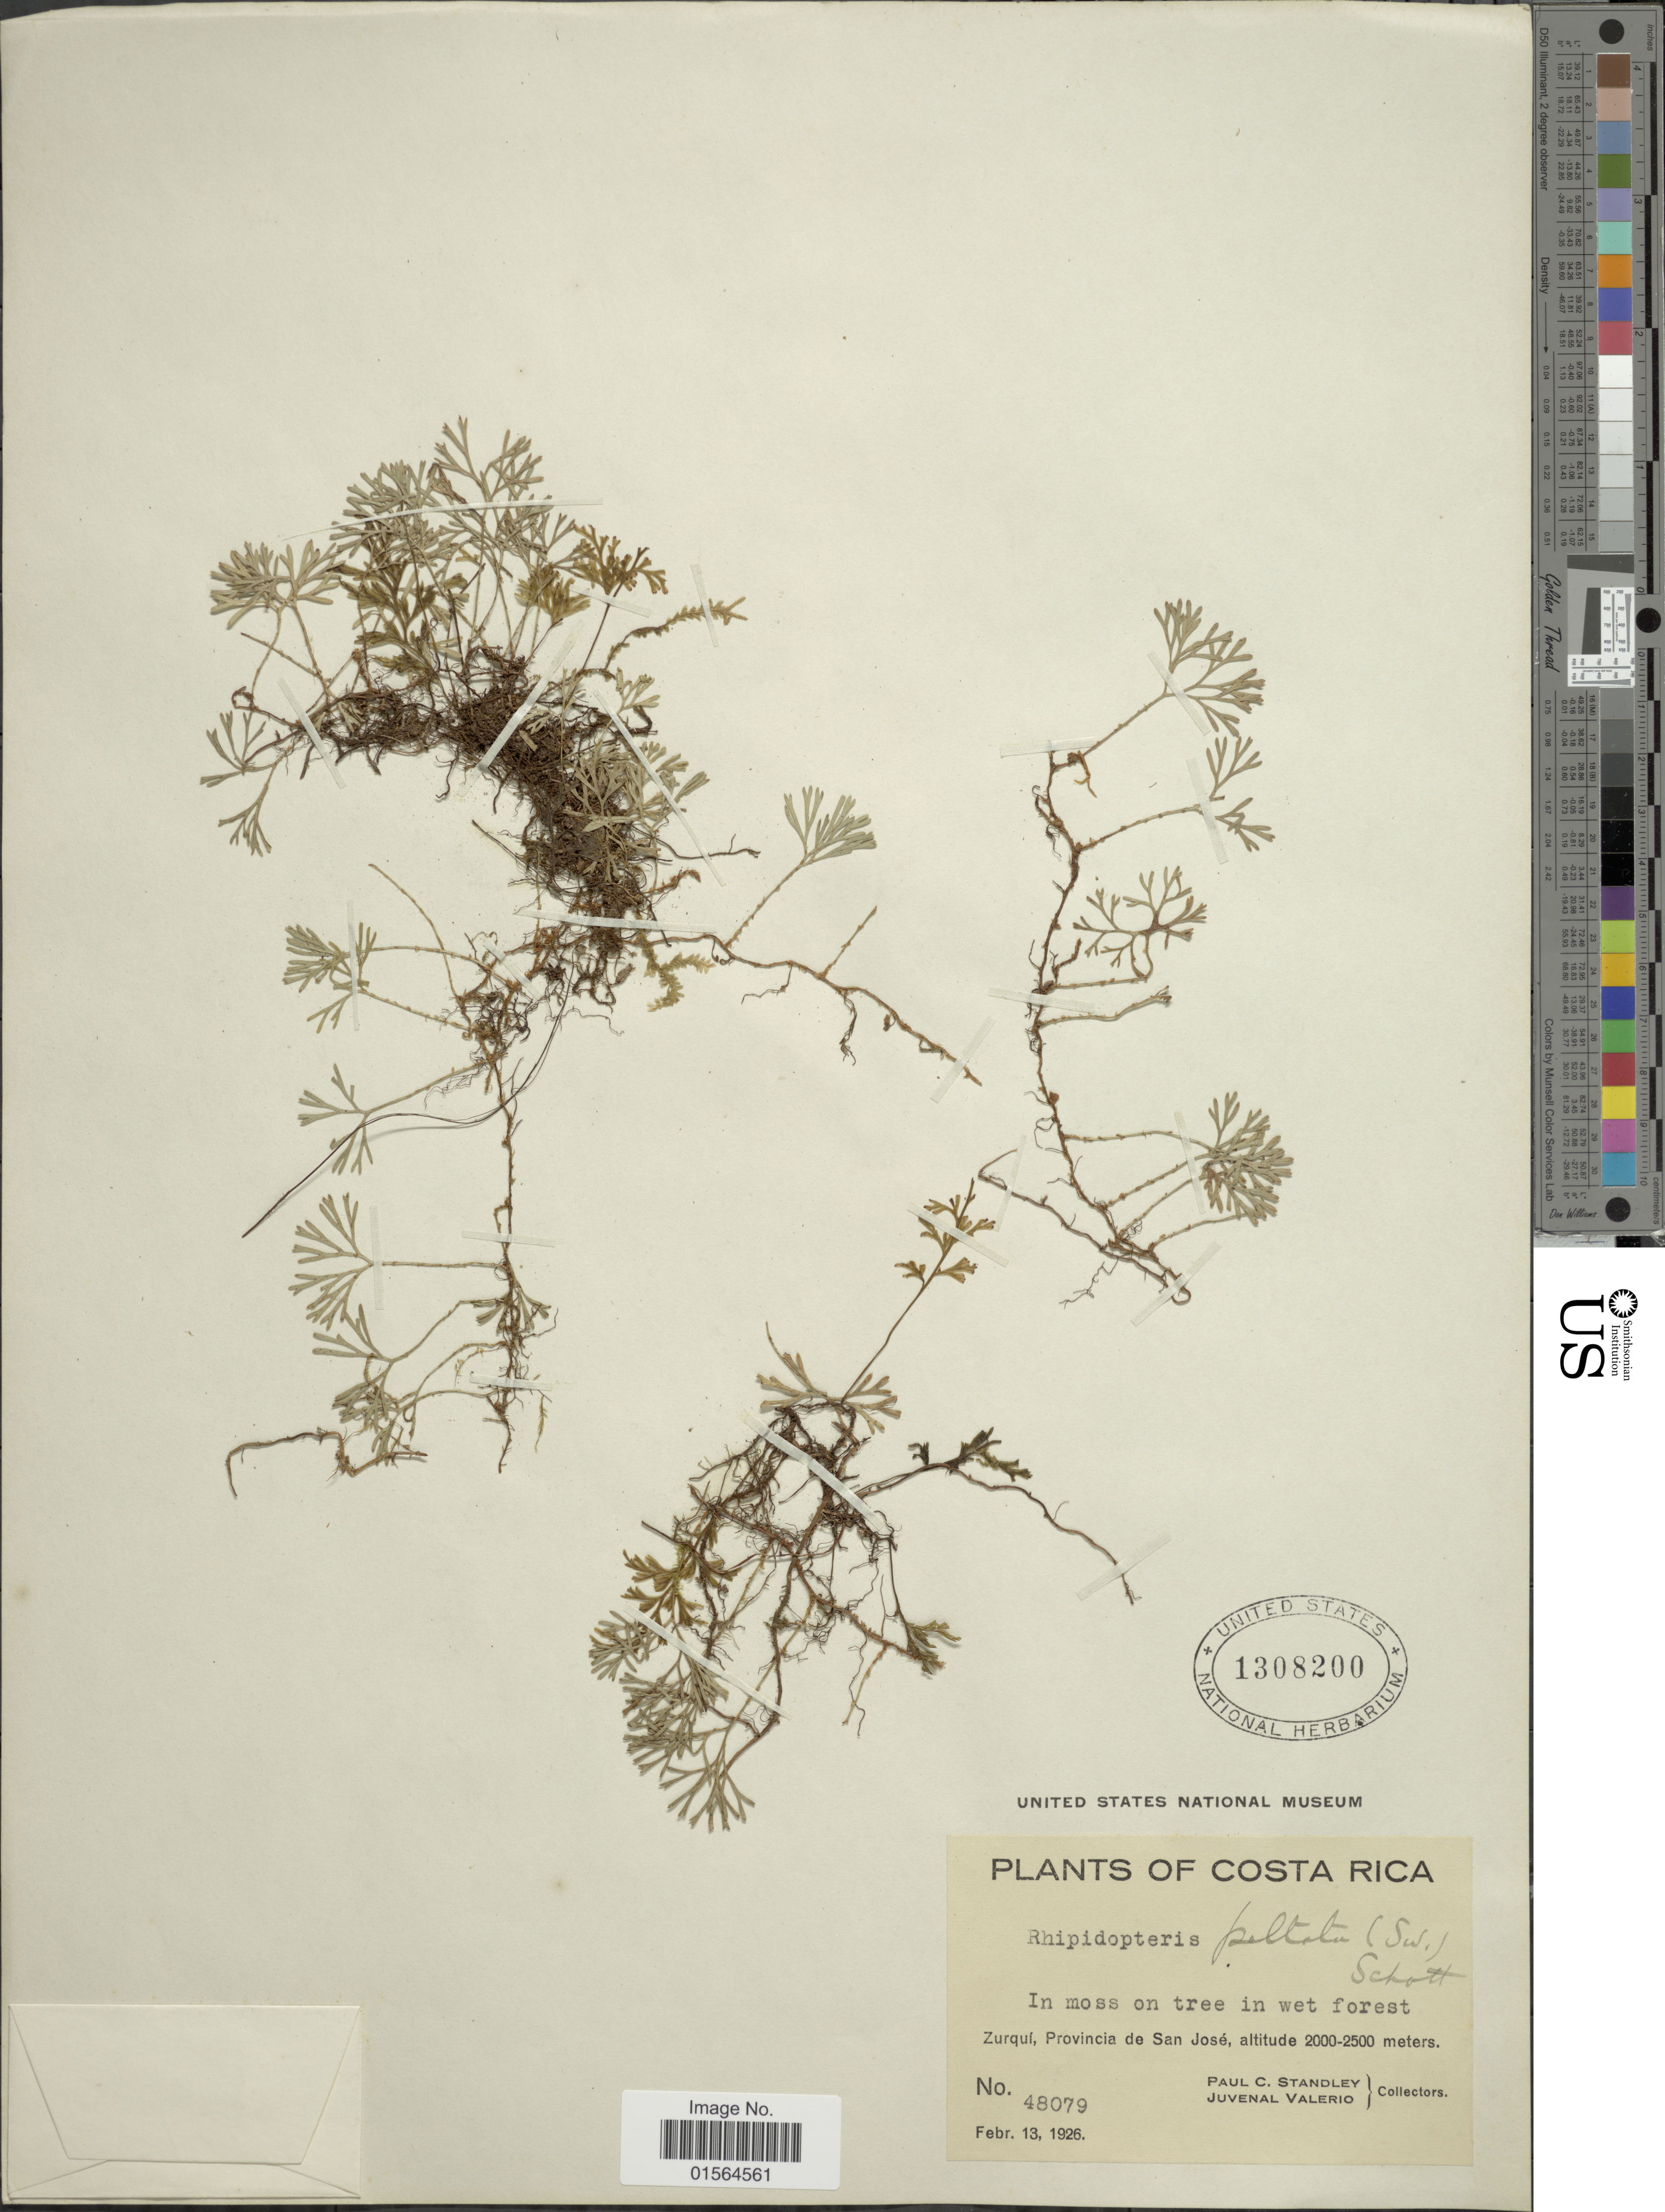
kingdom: Plantae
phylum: Tracheophyta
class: Polypodiopsida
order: Polypodiales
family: Dryopteridaceae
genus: Elaphoglossum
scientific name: Elaphoglossum peltatum f. foeniculaceum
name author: (Hook. & Grev.) Mickel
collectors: P. C. Standley & J. Valerio R.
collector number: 48079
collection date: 1926-02-13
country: Costa Rica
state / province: San José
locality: Zurqui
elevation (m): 2000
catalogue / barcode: US 1308200